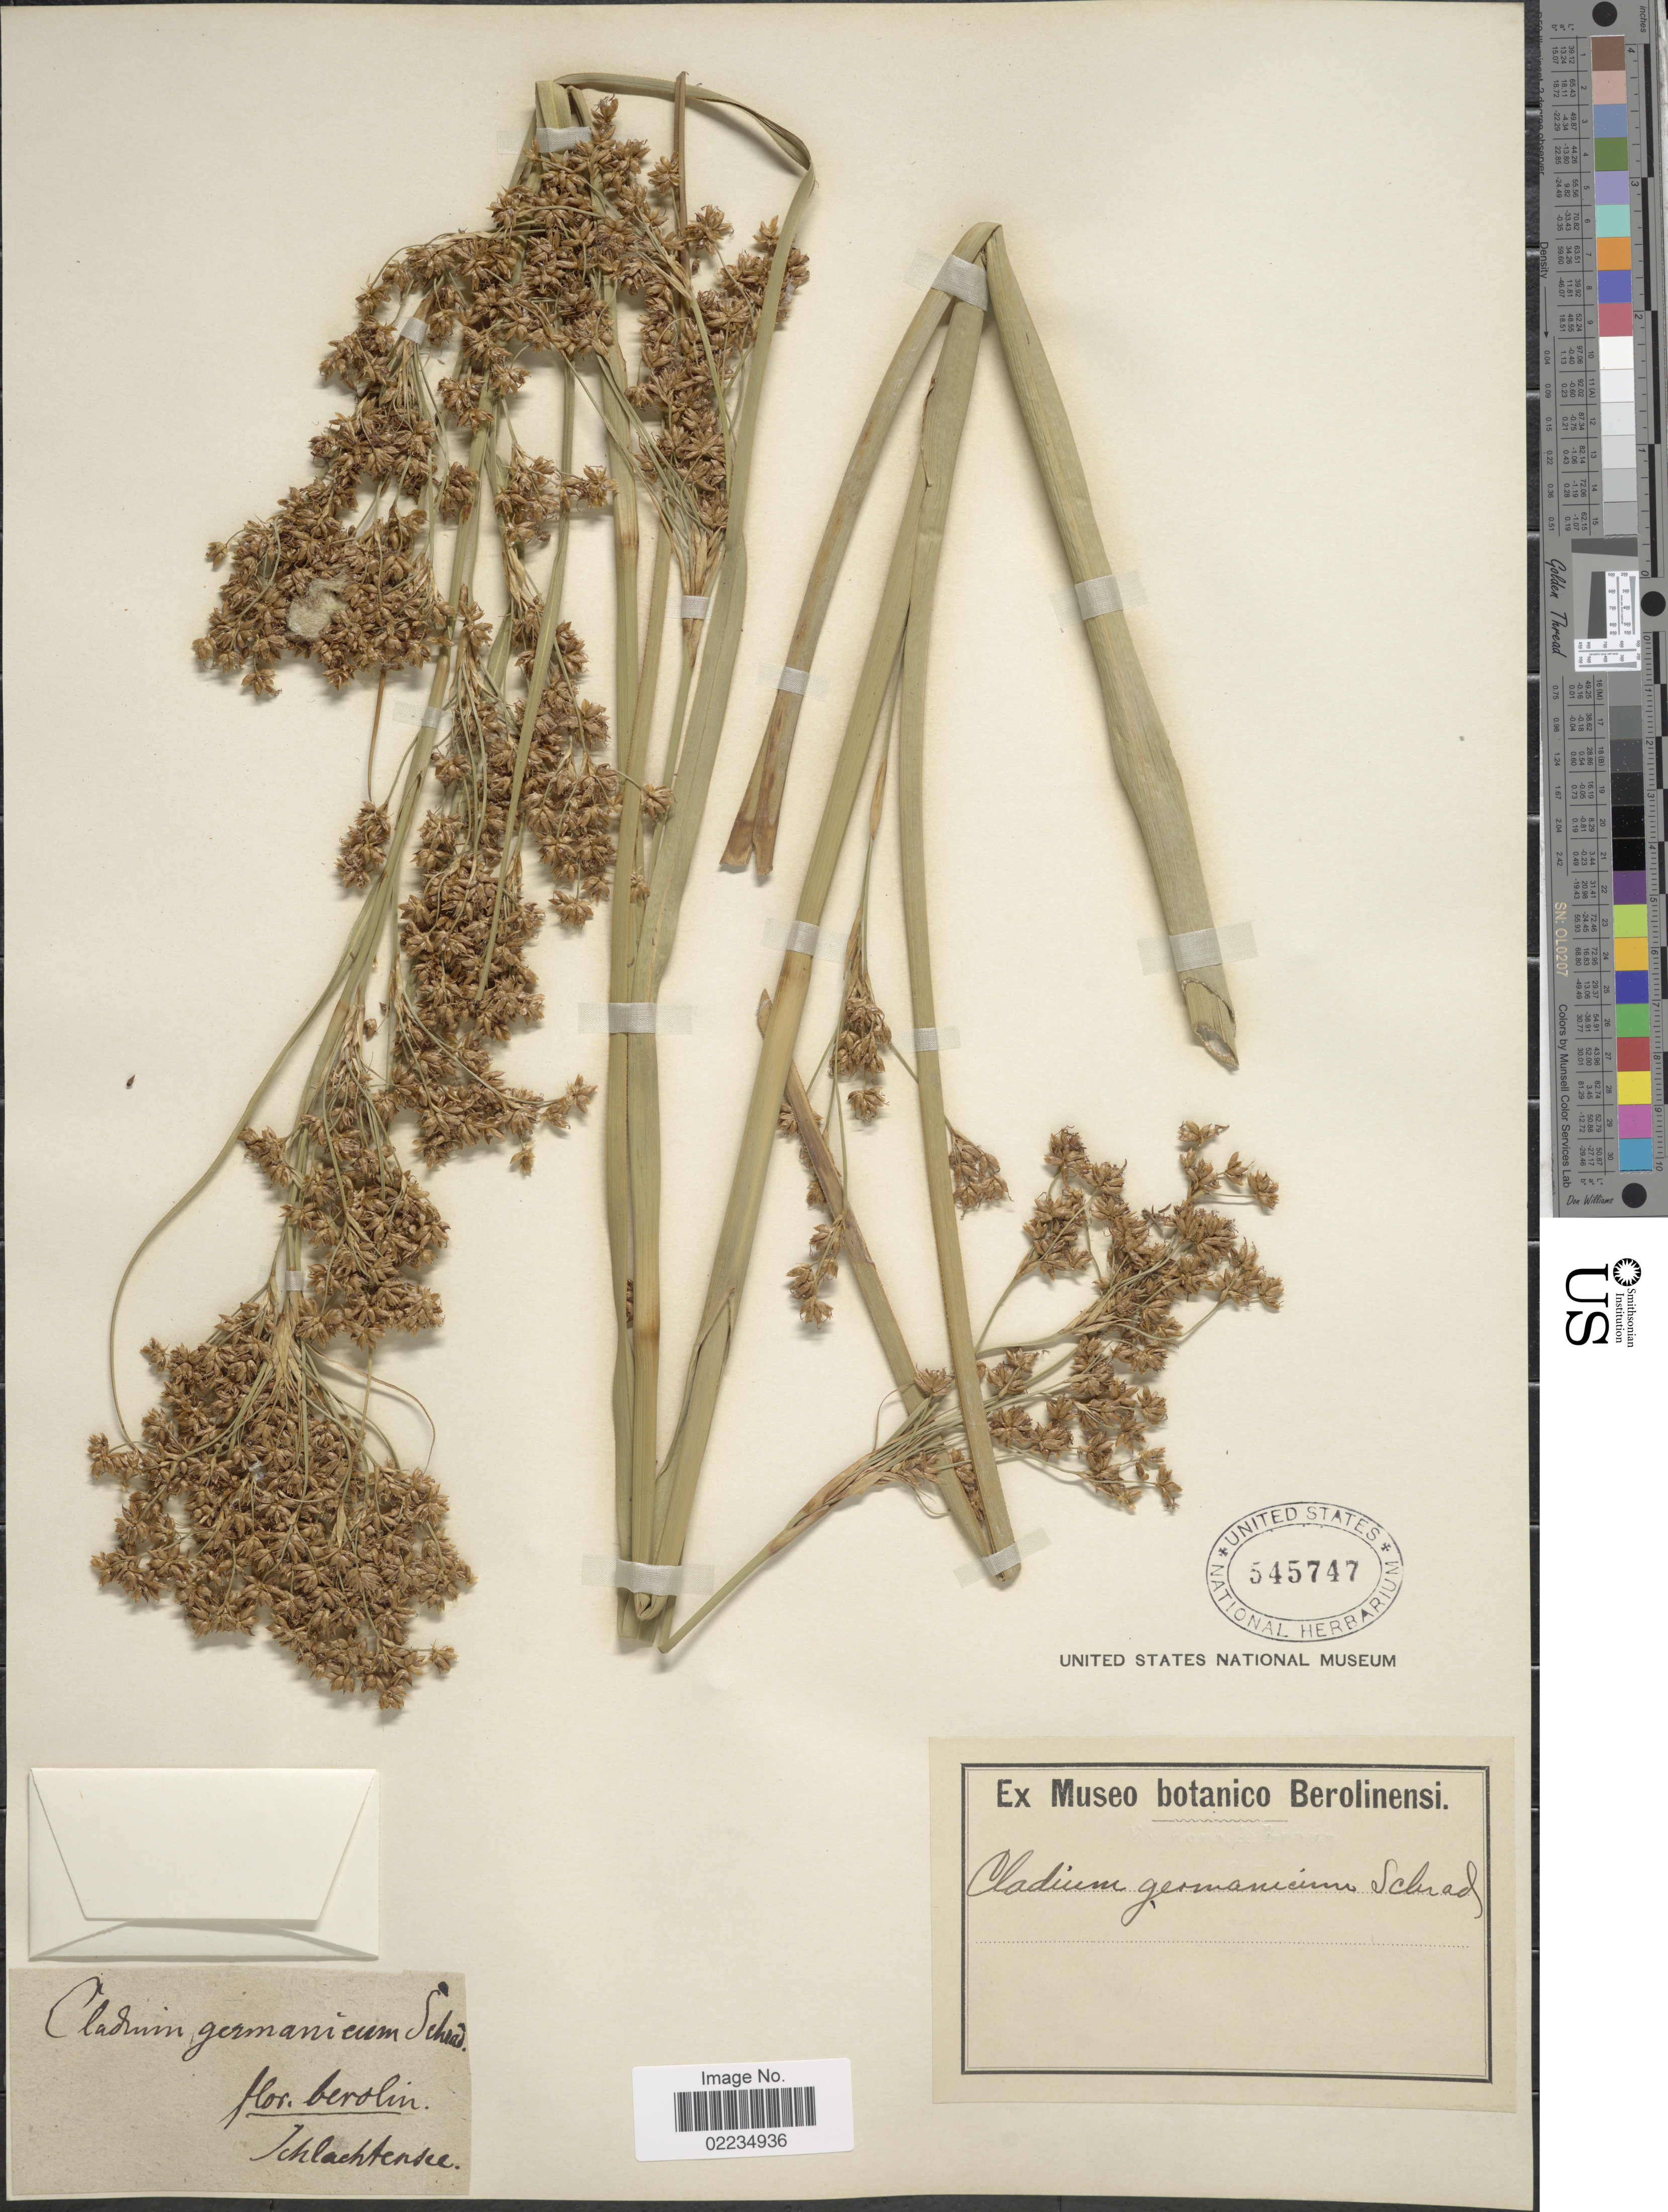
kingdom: Plantae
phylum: Tracheophyta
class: Liliopsida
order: Poales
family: Cyperaceae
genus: Cladium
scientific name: Cladium germanicum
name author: Schrad.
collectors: Tchlachtense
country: Germany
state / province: Berlin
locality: Flor. berolin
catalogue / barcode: US 545747